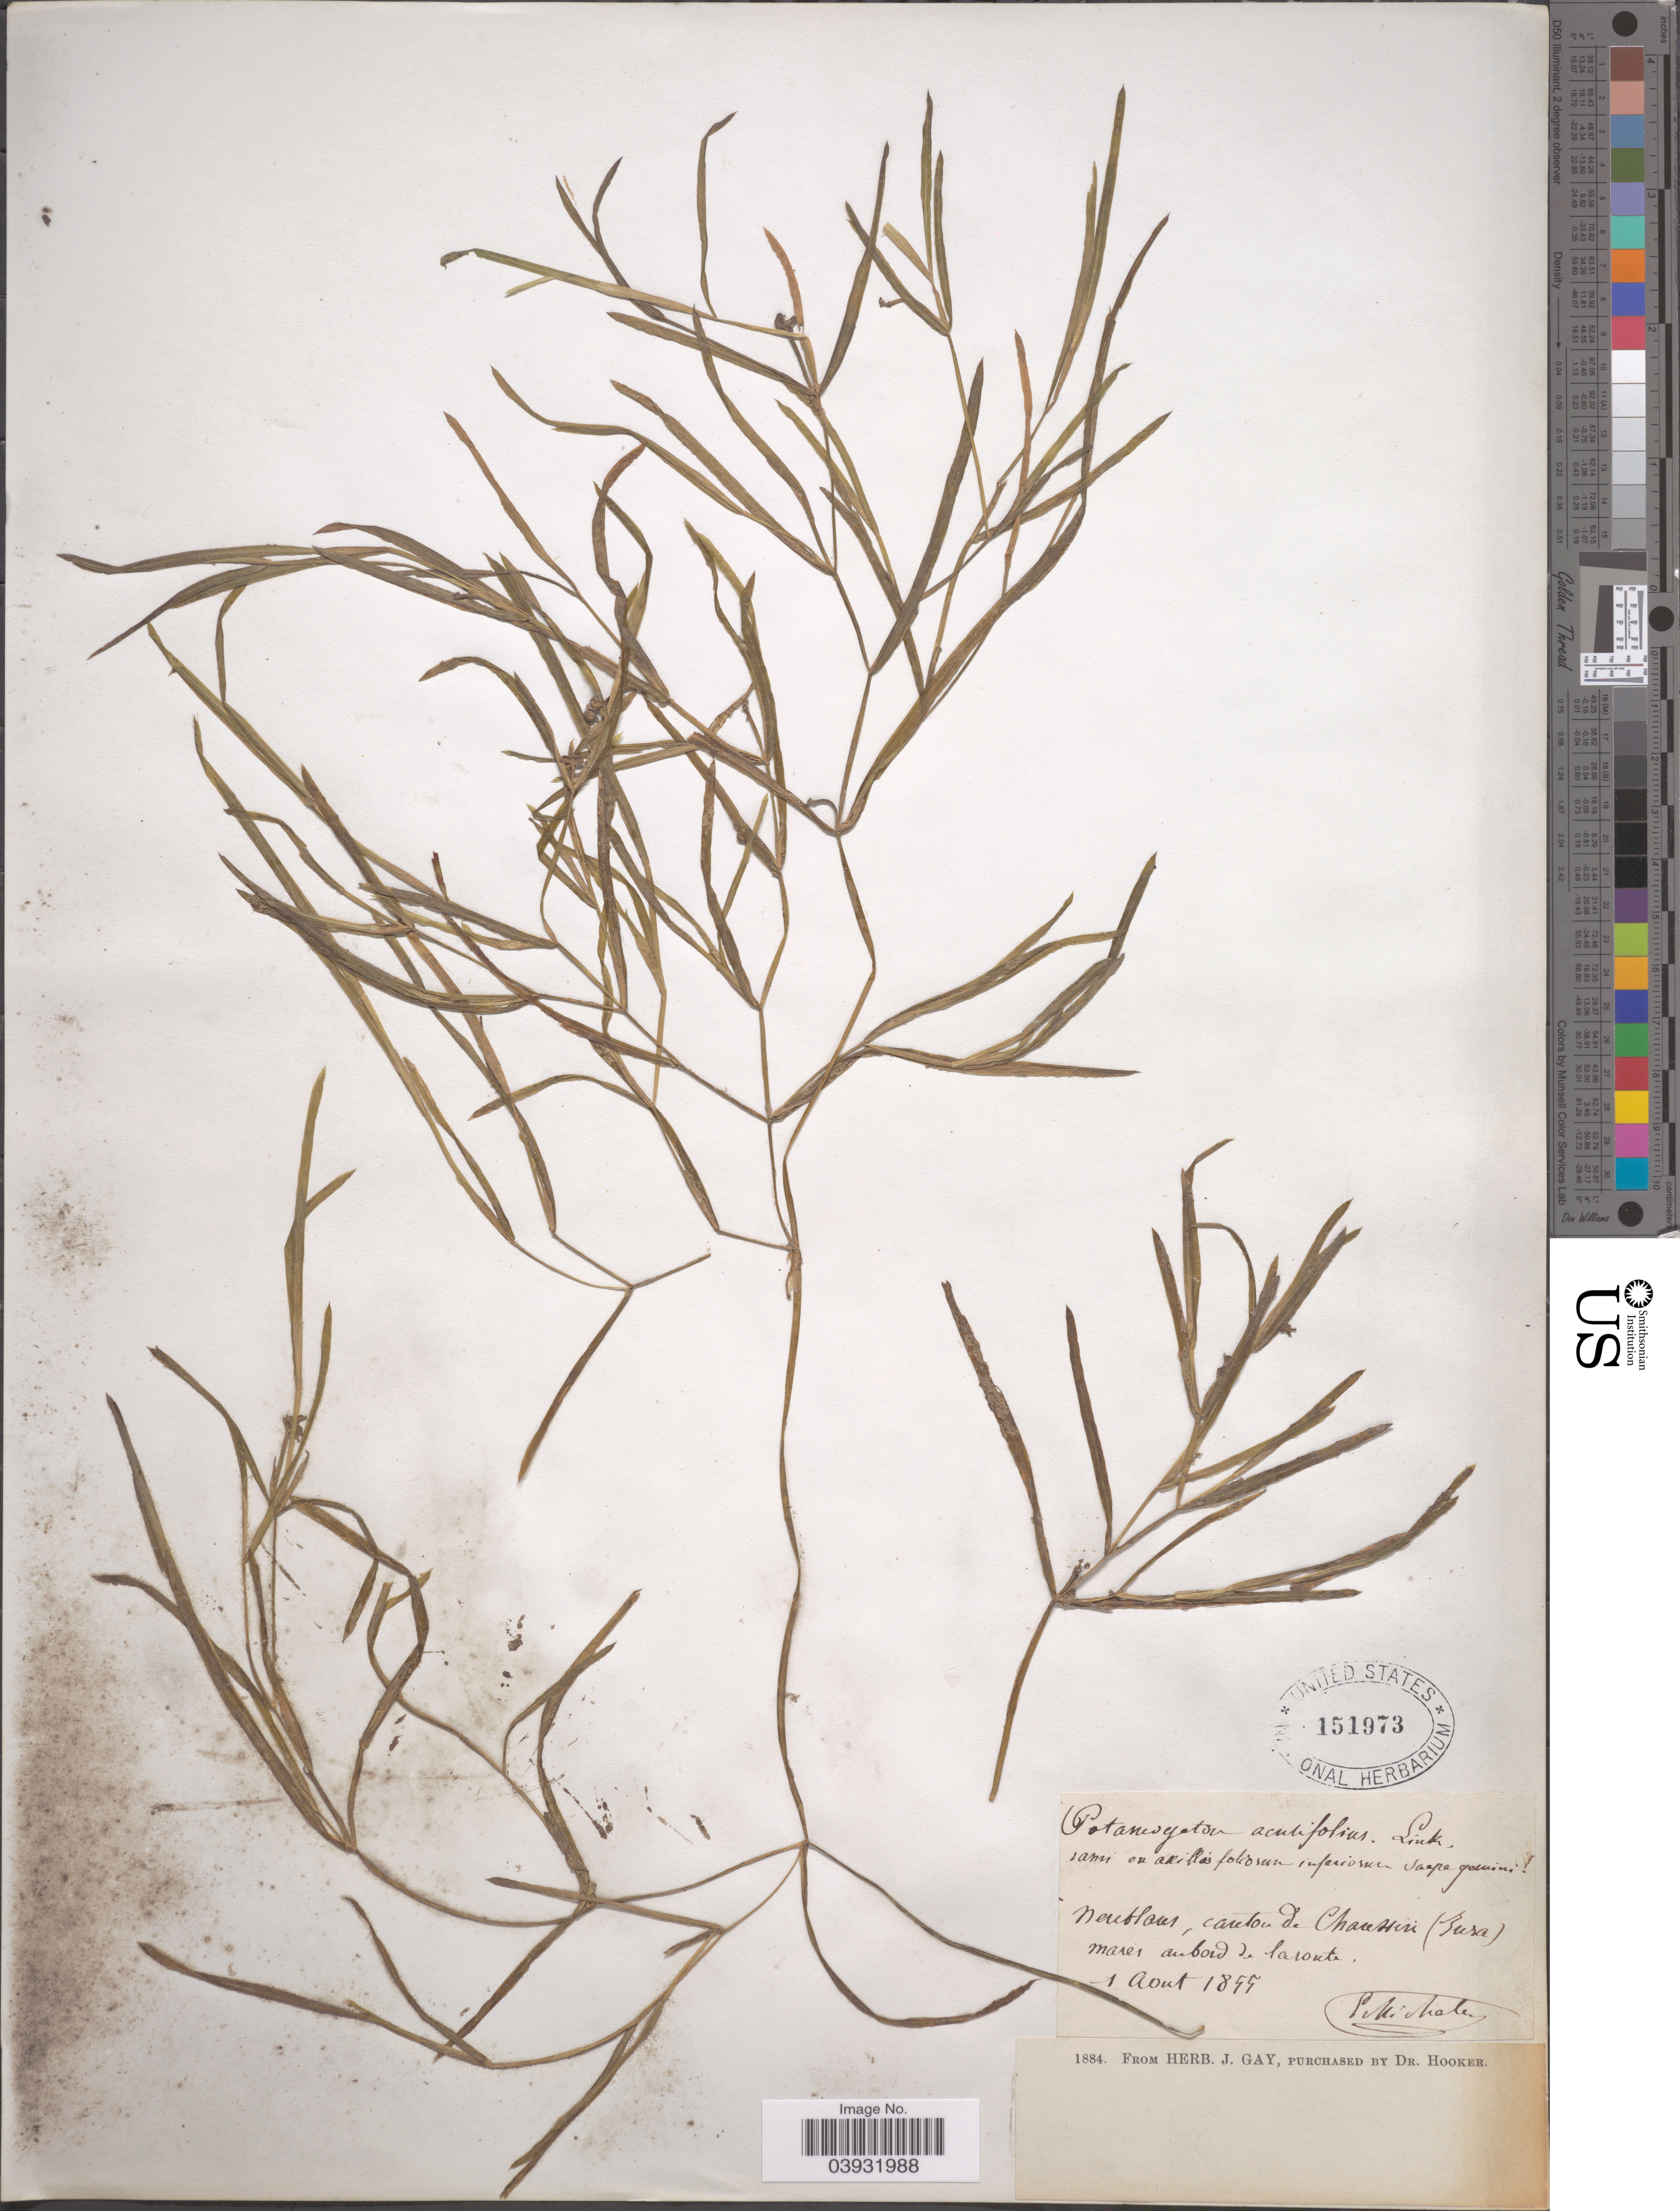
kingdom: Plantae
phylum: Tracheophyta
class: Liliopsida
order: Alismatales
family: Potamogetonaceae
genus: Potamogeton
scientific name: Potamogeton acutifolius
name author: Link ex Roem. & Schult.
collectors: P. Michale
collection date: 1855-08-01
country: Switzerland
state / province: Jura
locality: Neutlaus, canton de Chouttiri (Jura).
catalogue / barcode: US 151973